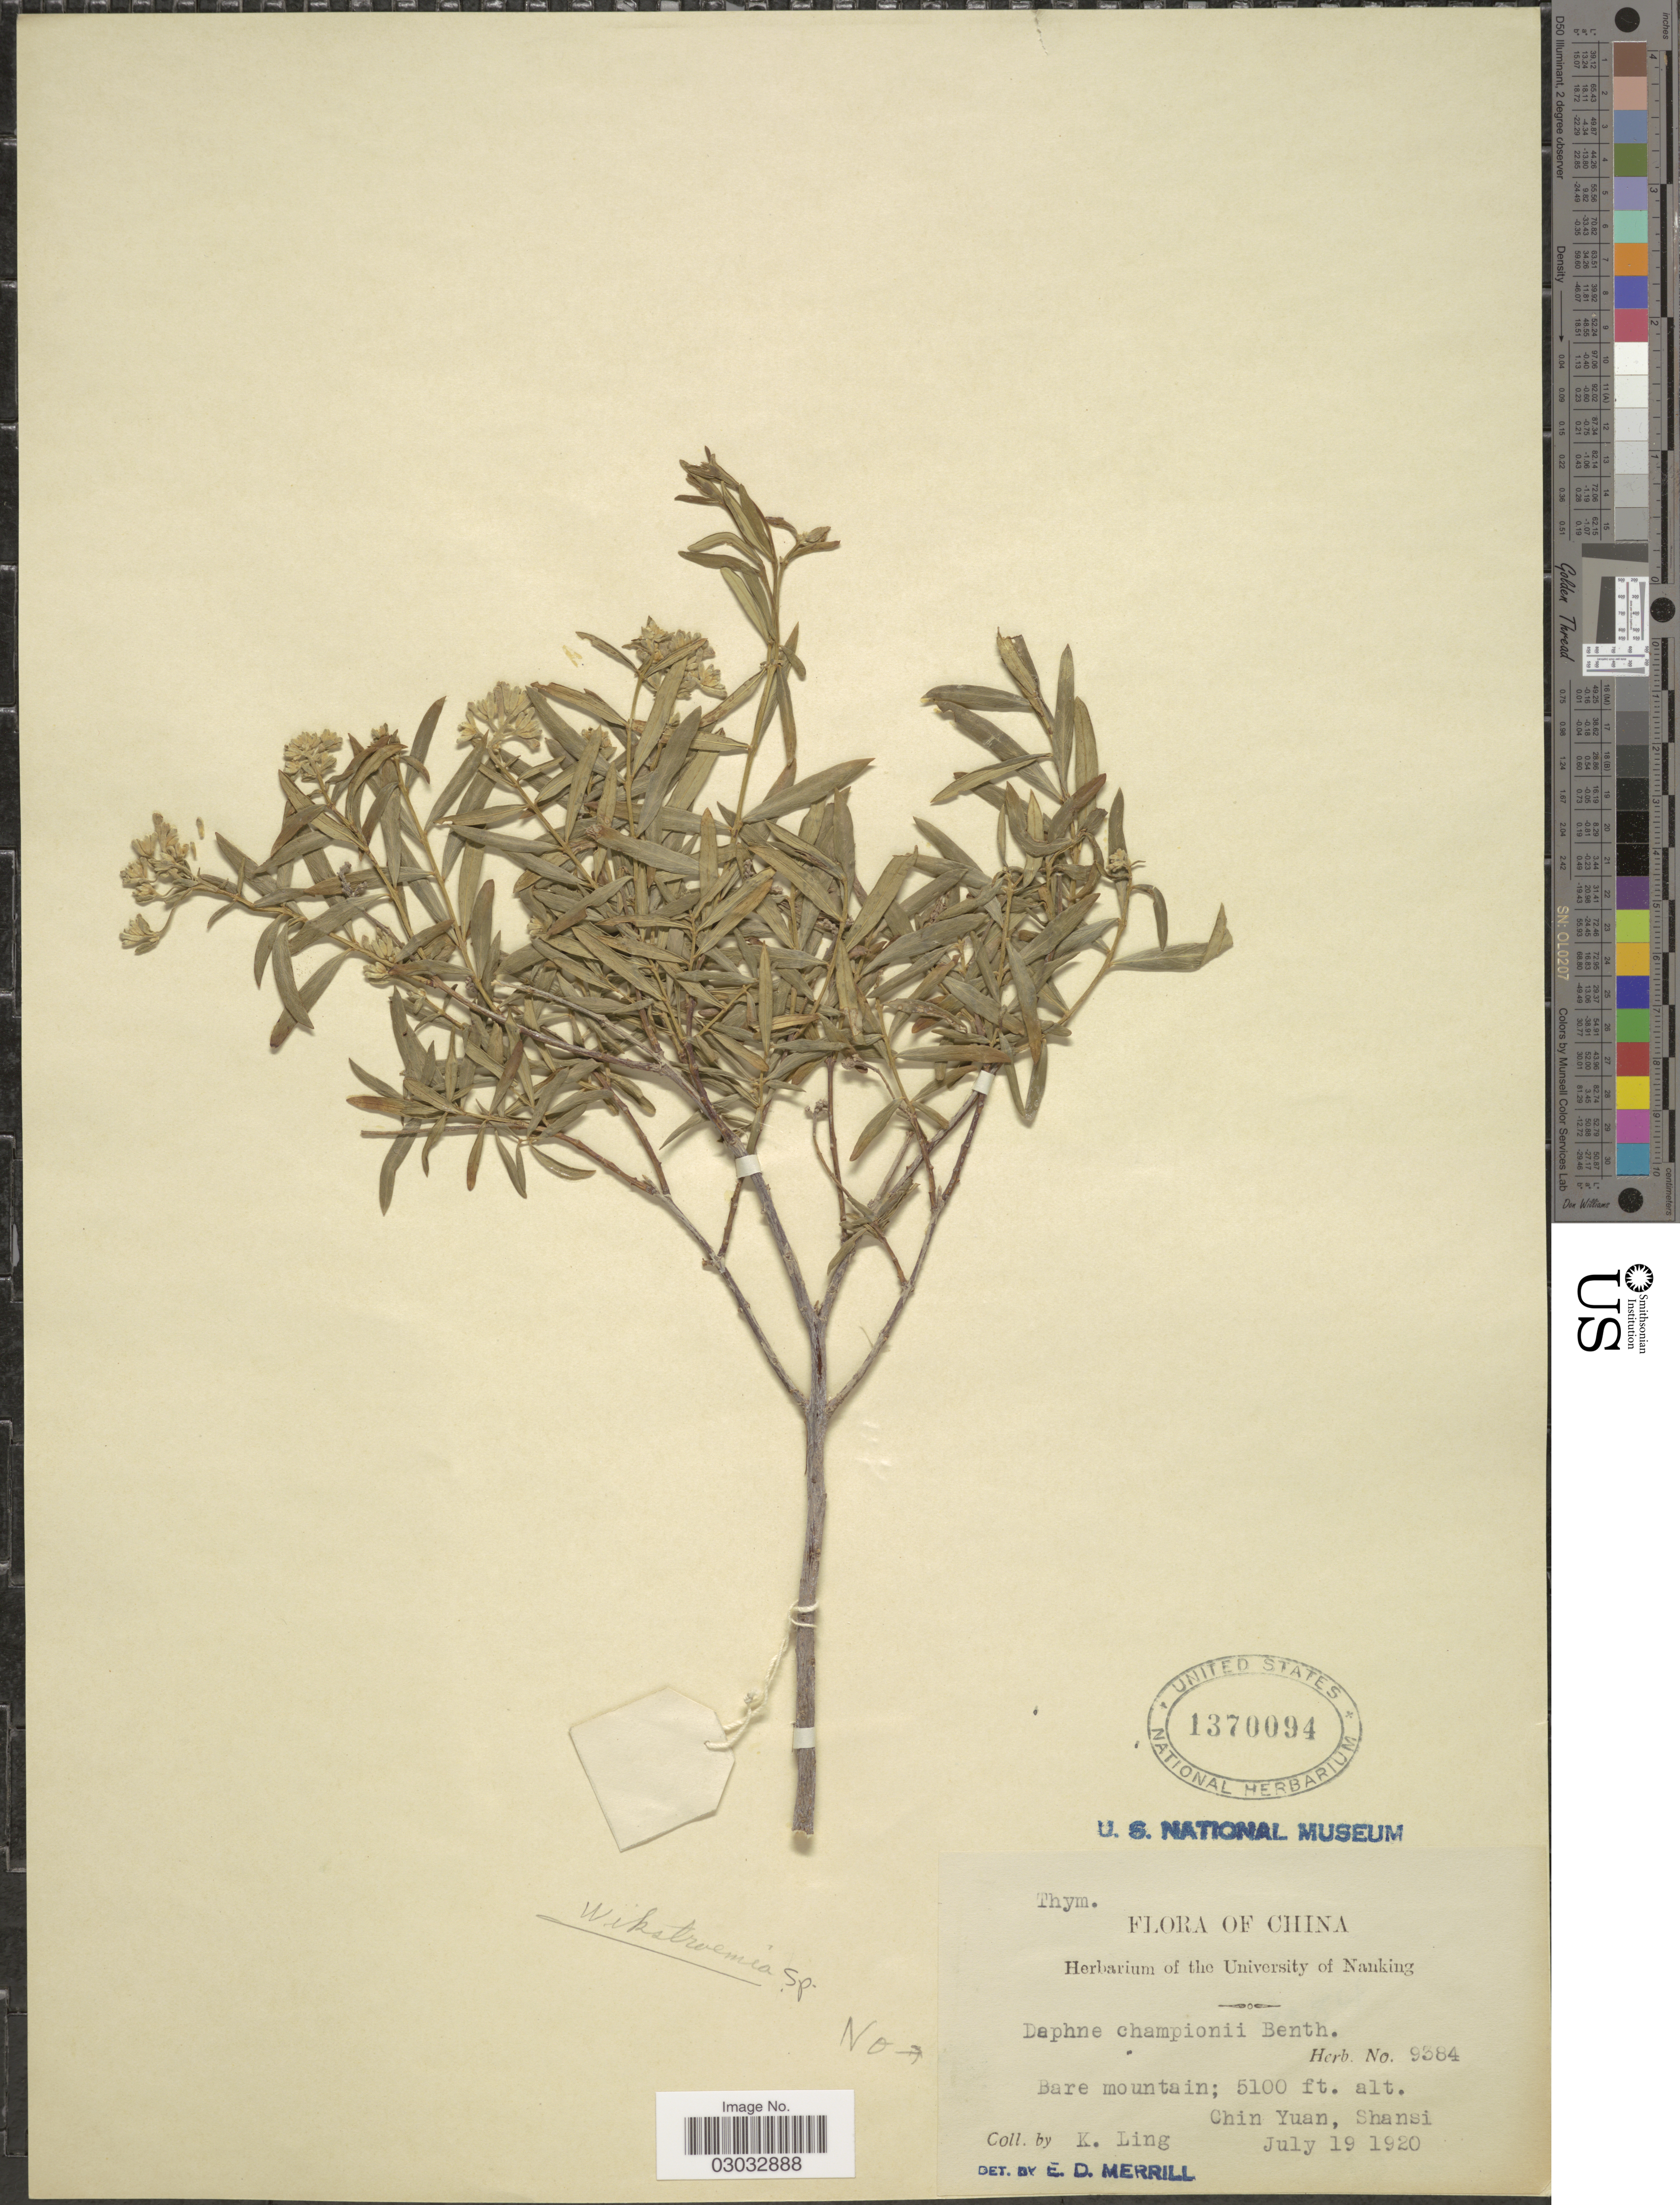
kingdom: Plantae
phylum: Tracheophyta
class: Magnoliopsida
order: Malvales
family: Thymelaeaceae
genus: Wikstroemia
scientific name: Wikstroemia sp.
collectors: K. Ling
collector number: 9384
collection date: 1920-07-19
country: China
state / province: Shanxi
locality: Bare mountain, Chin Yuan, Shansi.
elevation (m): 1554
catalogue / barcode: US 1370094